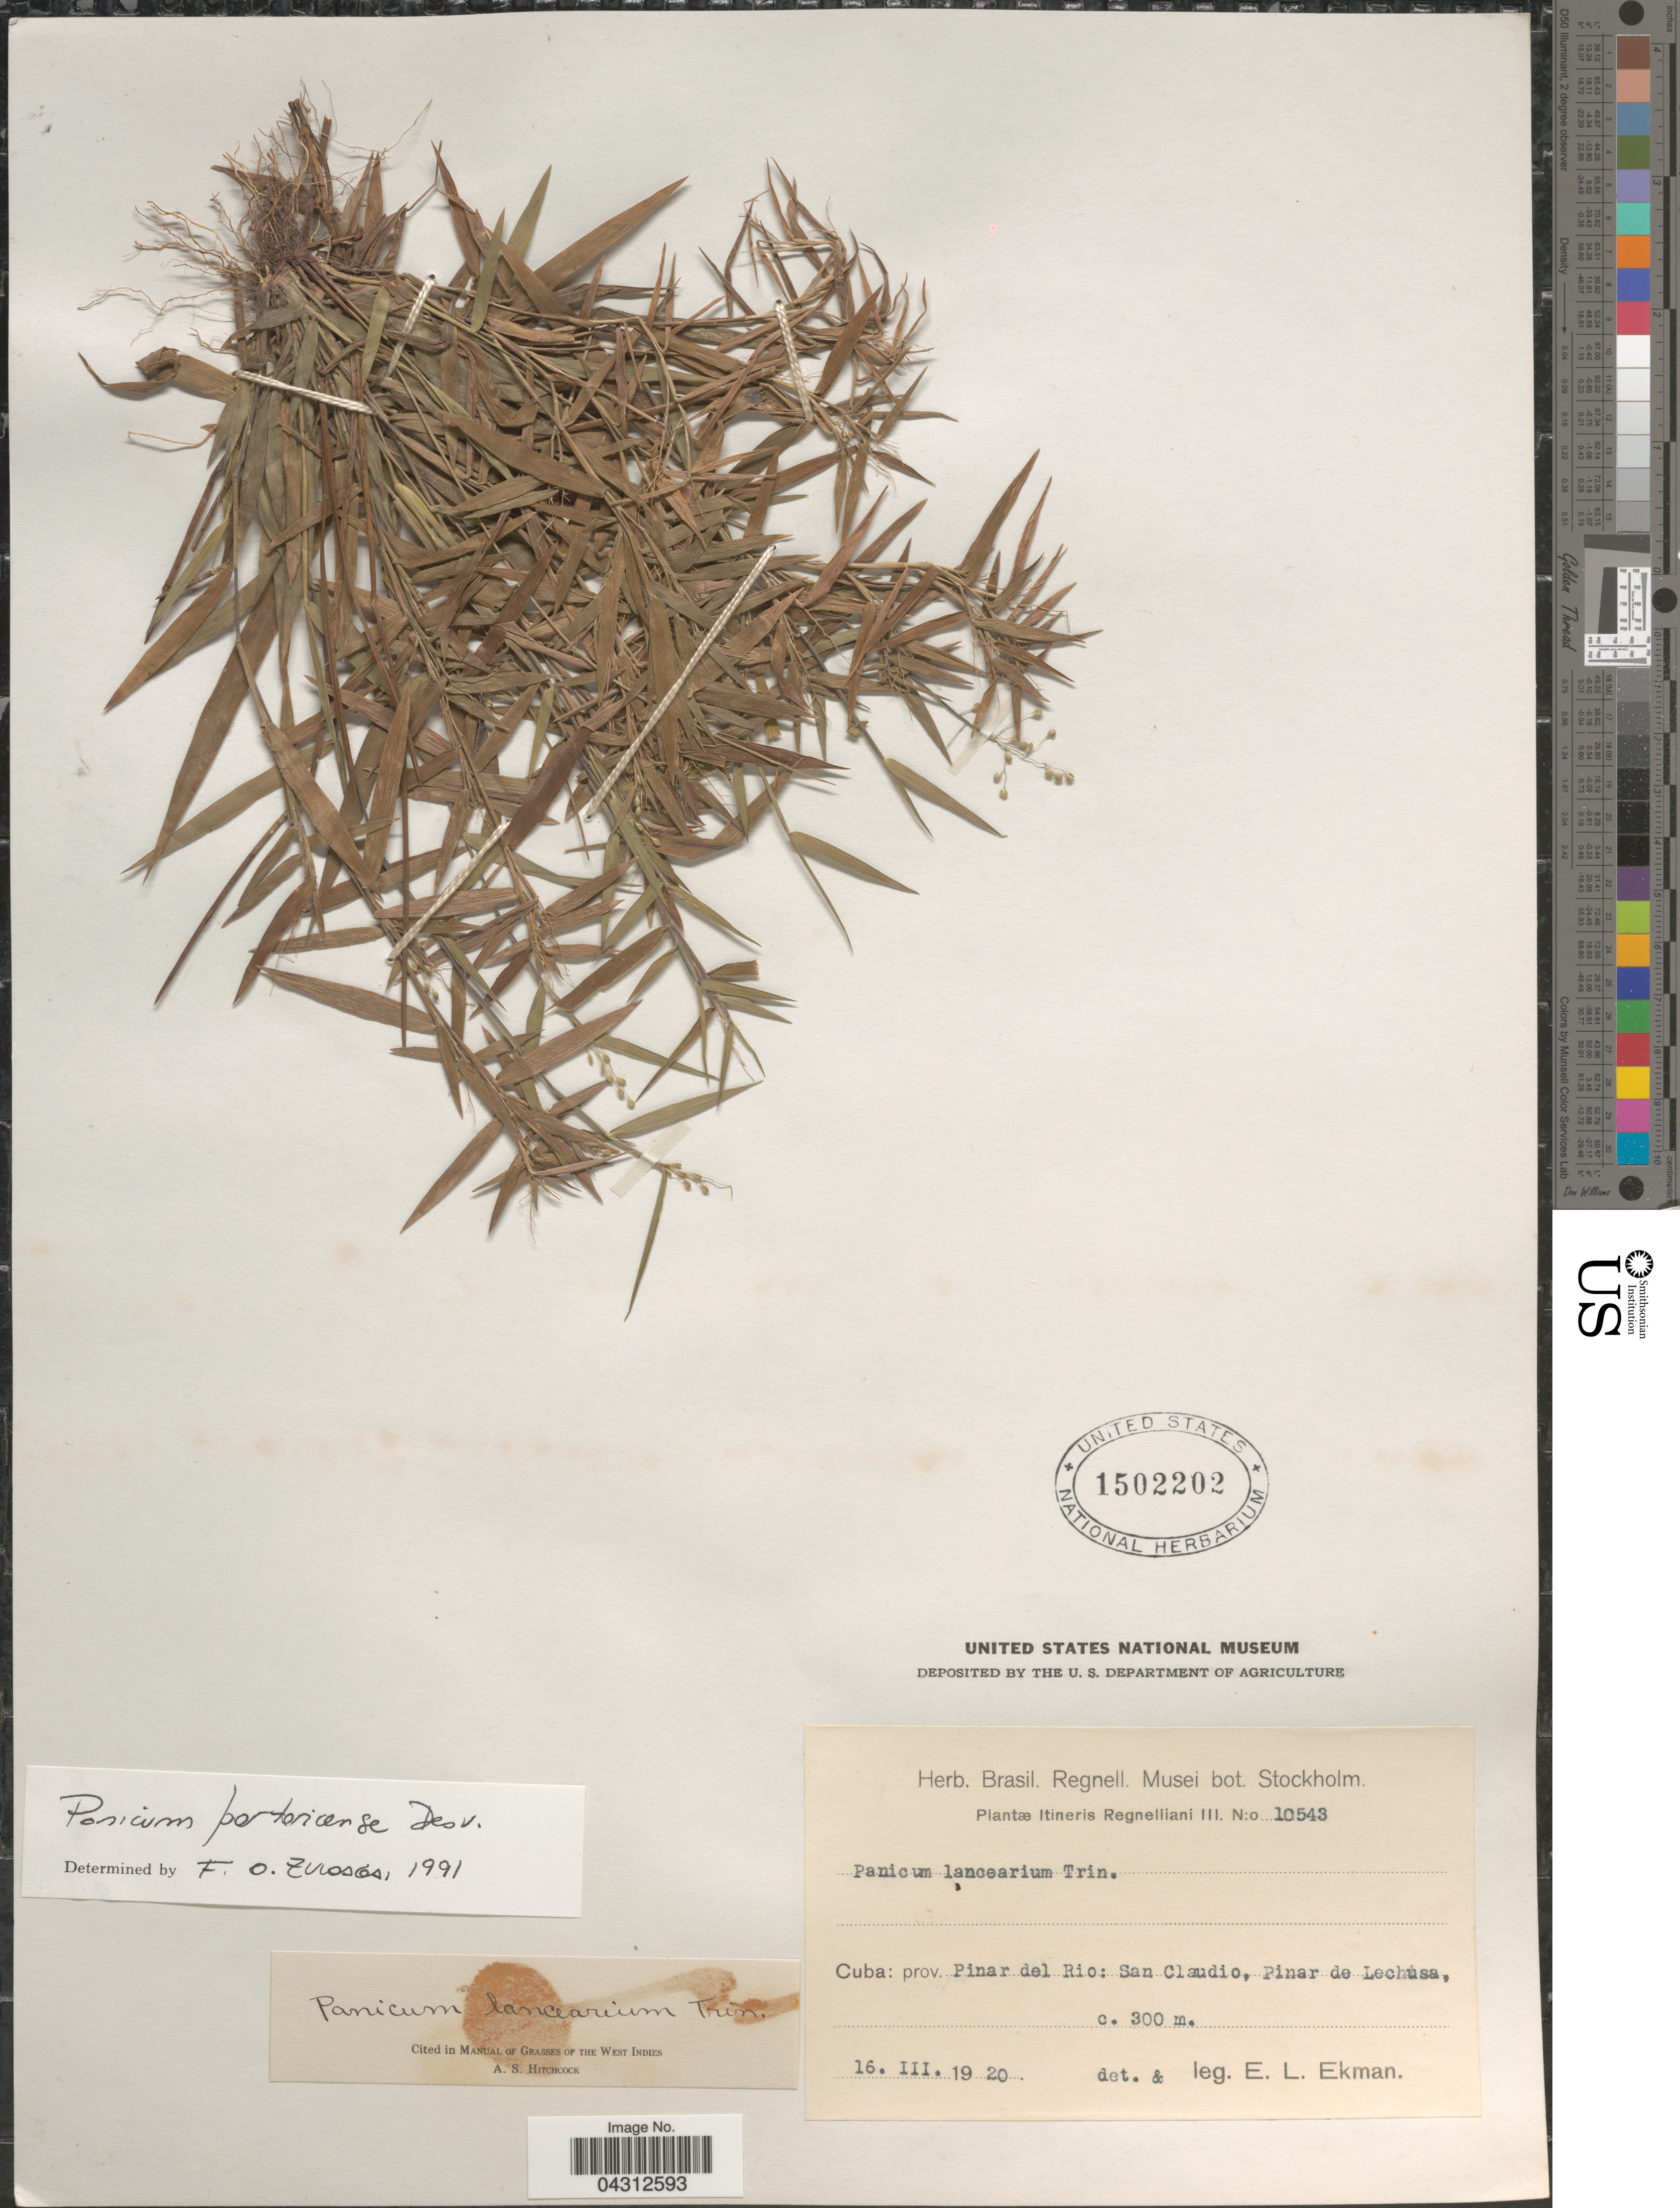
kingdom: Plantae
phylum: Tracheophyta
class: Liliopsida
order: Poales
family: Poaceae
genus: Dichanthelium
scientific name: Dichanthelium portoricense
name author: (Desv. ex Ham.) B.F. Hansen & Wunderlin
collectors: E. L. Ekman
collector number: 10543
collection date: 1920-03-16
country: Cuba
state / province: Pinar del Río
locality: Itineris Regnelliani III. San Claudio, Pinar de Lechusa.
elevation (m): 300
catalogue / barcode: US 1502202